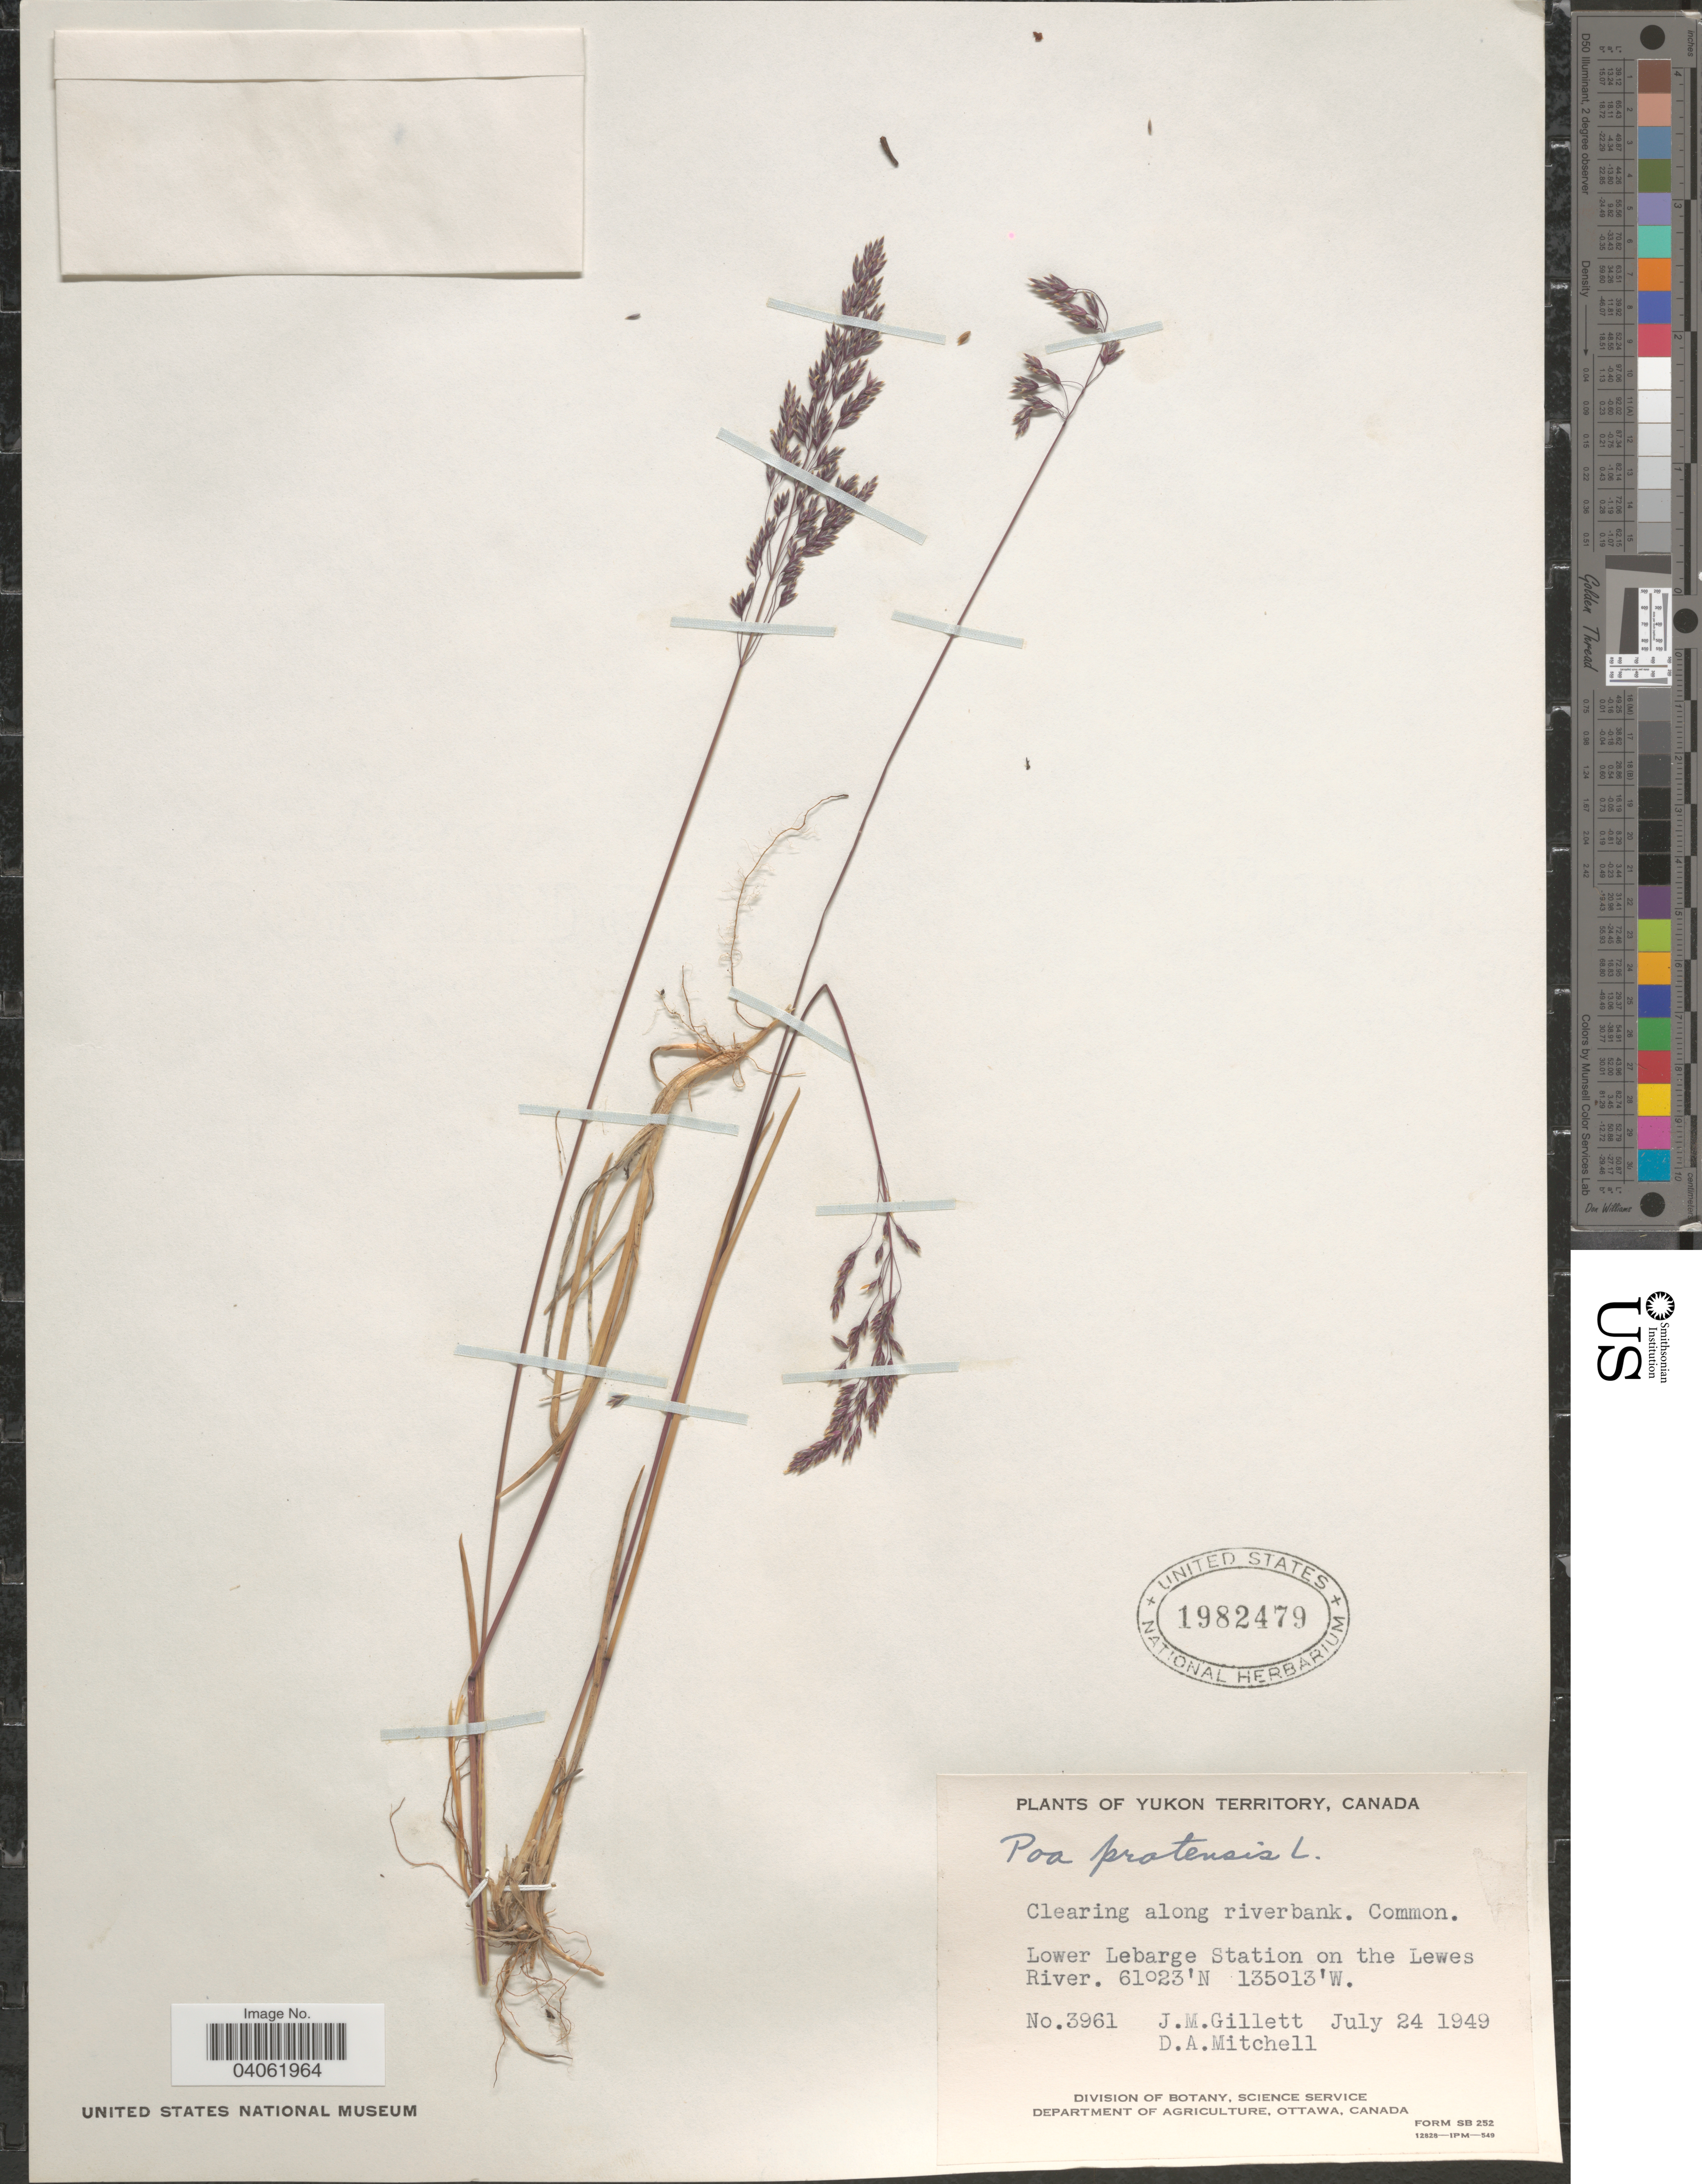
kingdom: Plantae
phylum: Tracheophyta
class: Liliopsida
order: Poales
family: Poaceae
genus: Poa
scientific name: Poa pratensis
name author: L.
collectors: J. M. Gillett & D. Mitchell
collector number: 3961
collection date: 1949-07-24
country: Canada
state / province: Yukon Territory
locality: Lower Lebarge Station on the Lewes River.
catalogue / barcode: US 1982479